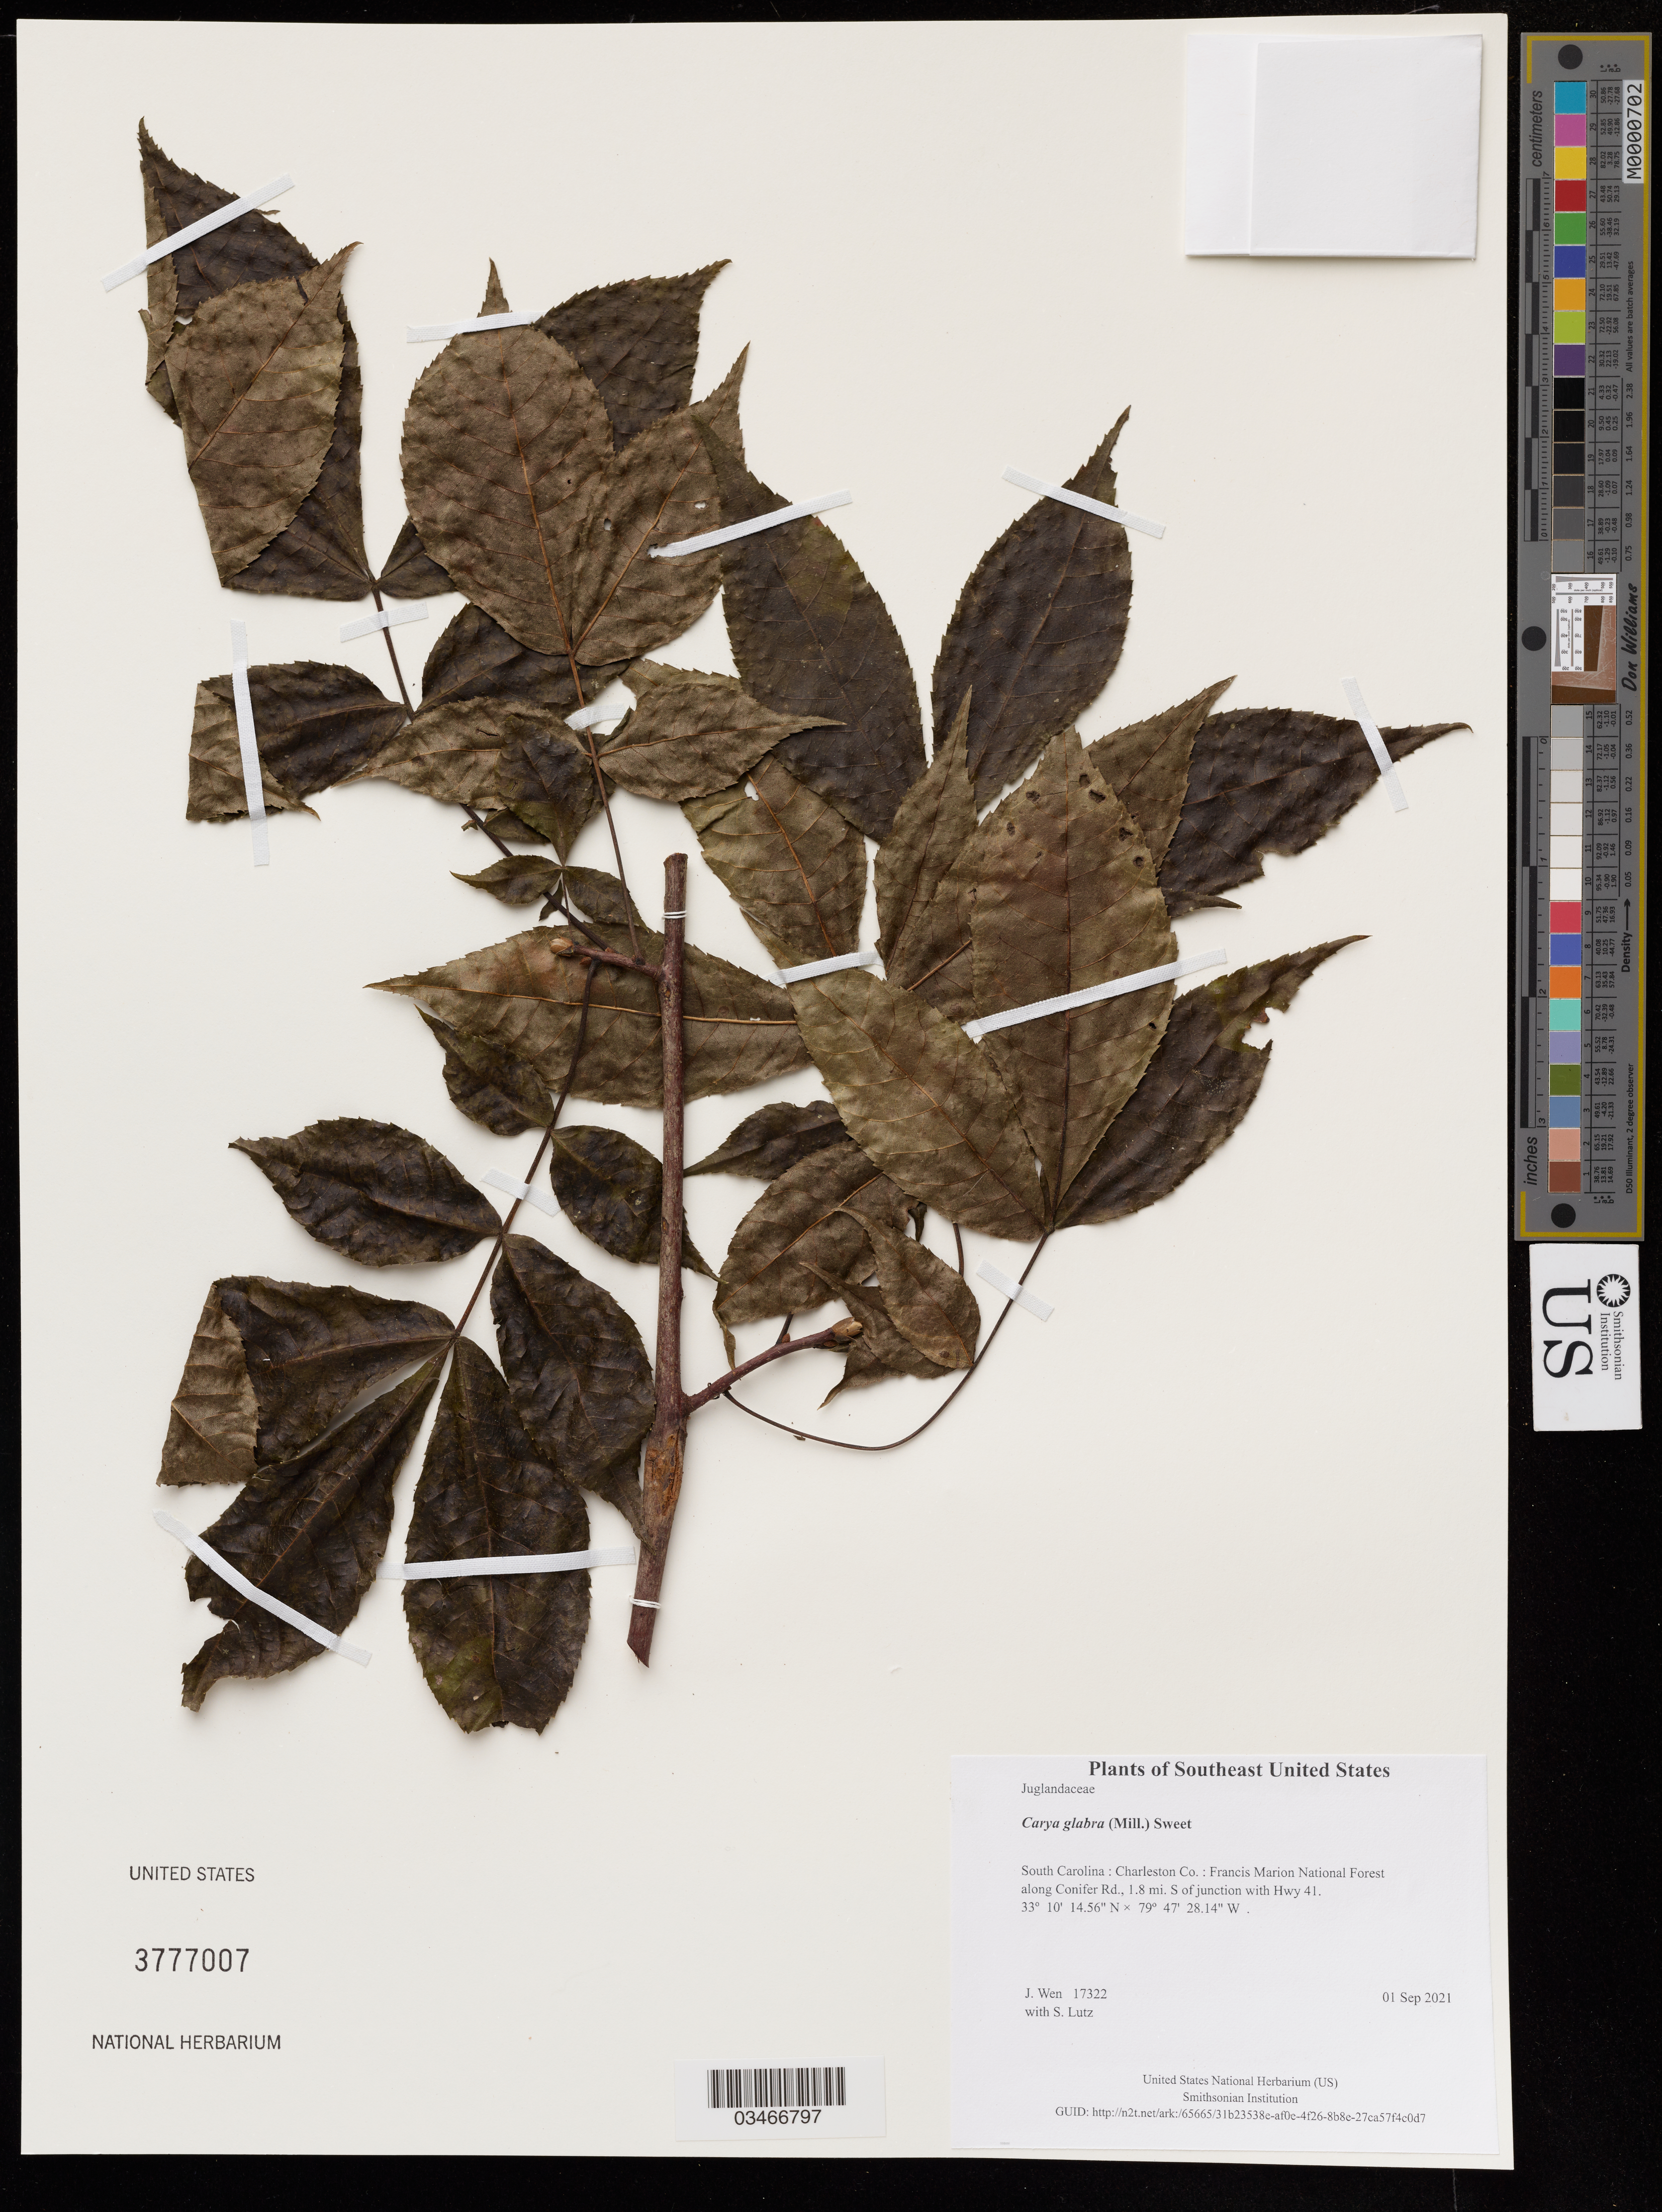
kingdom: Plantae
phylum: Tracheophyta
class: Magnoliopsida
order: Fagales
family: Juglandaceae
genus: Carya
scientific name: Carya glabra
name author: (Mill.) Sweet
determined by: Wen, Jun, (BOT), Smithsonian Institution - National Museum of Natural History (UNITED STATES)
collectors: J. Wen & S. Lutz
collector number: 17322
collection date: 2021-09-01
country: United States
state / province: South Carolina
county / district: Charleston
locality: Francis Marion National Forest along Conifer Rd., 1.8 mi. S of junction with Hwy 41.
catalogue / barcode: US 3777007